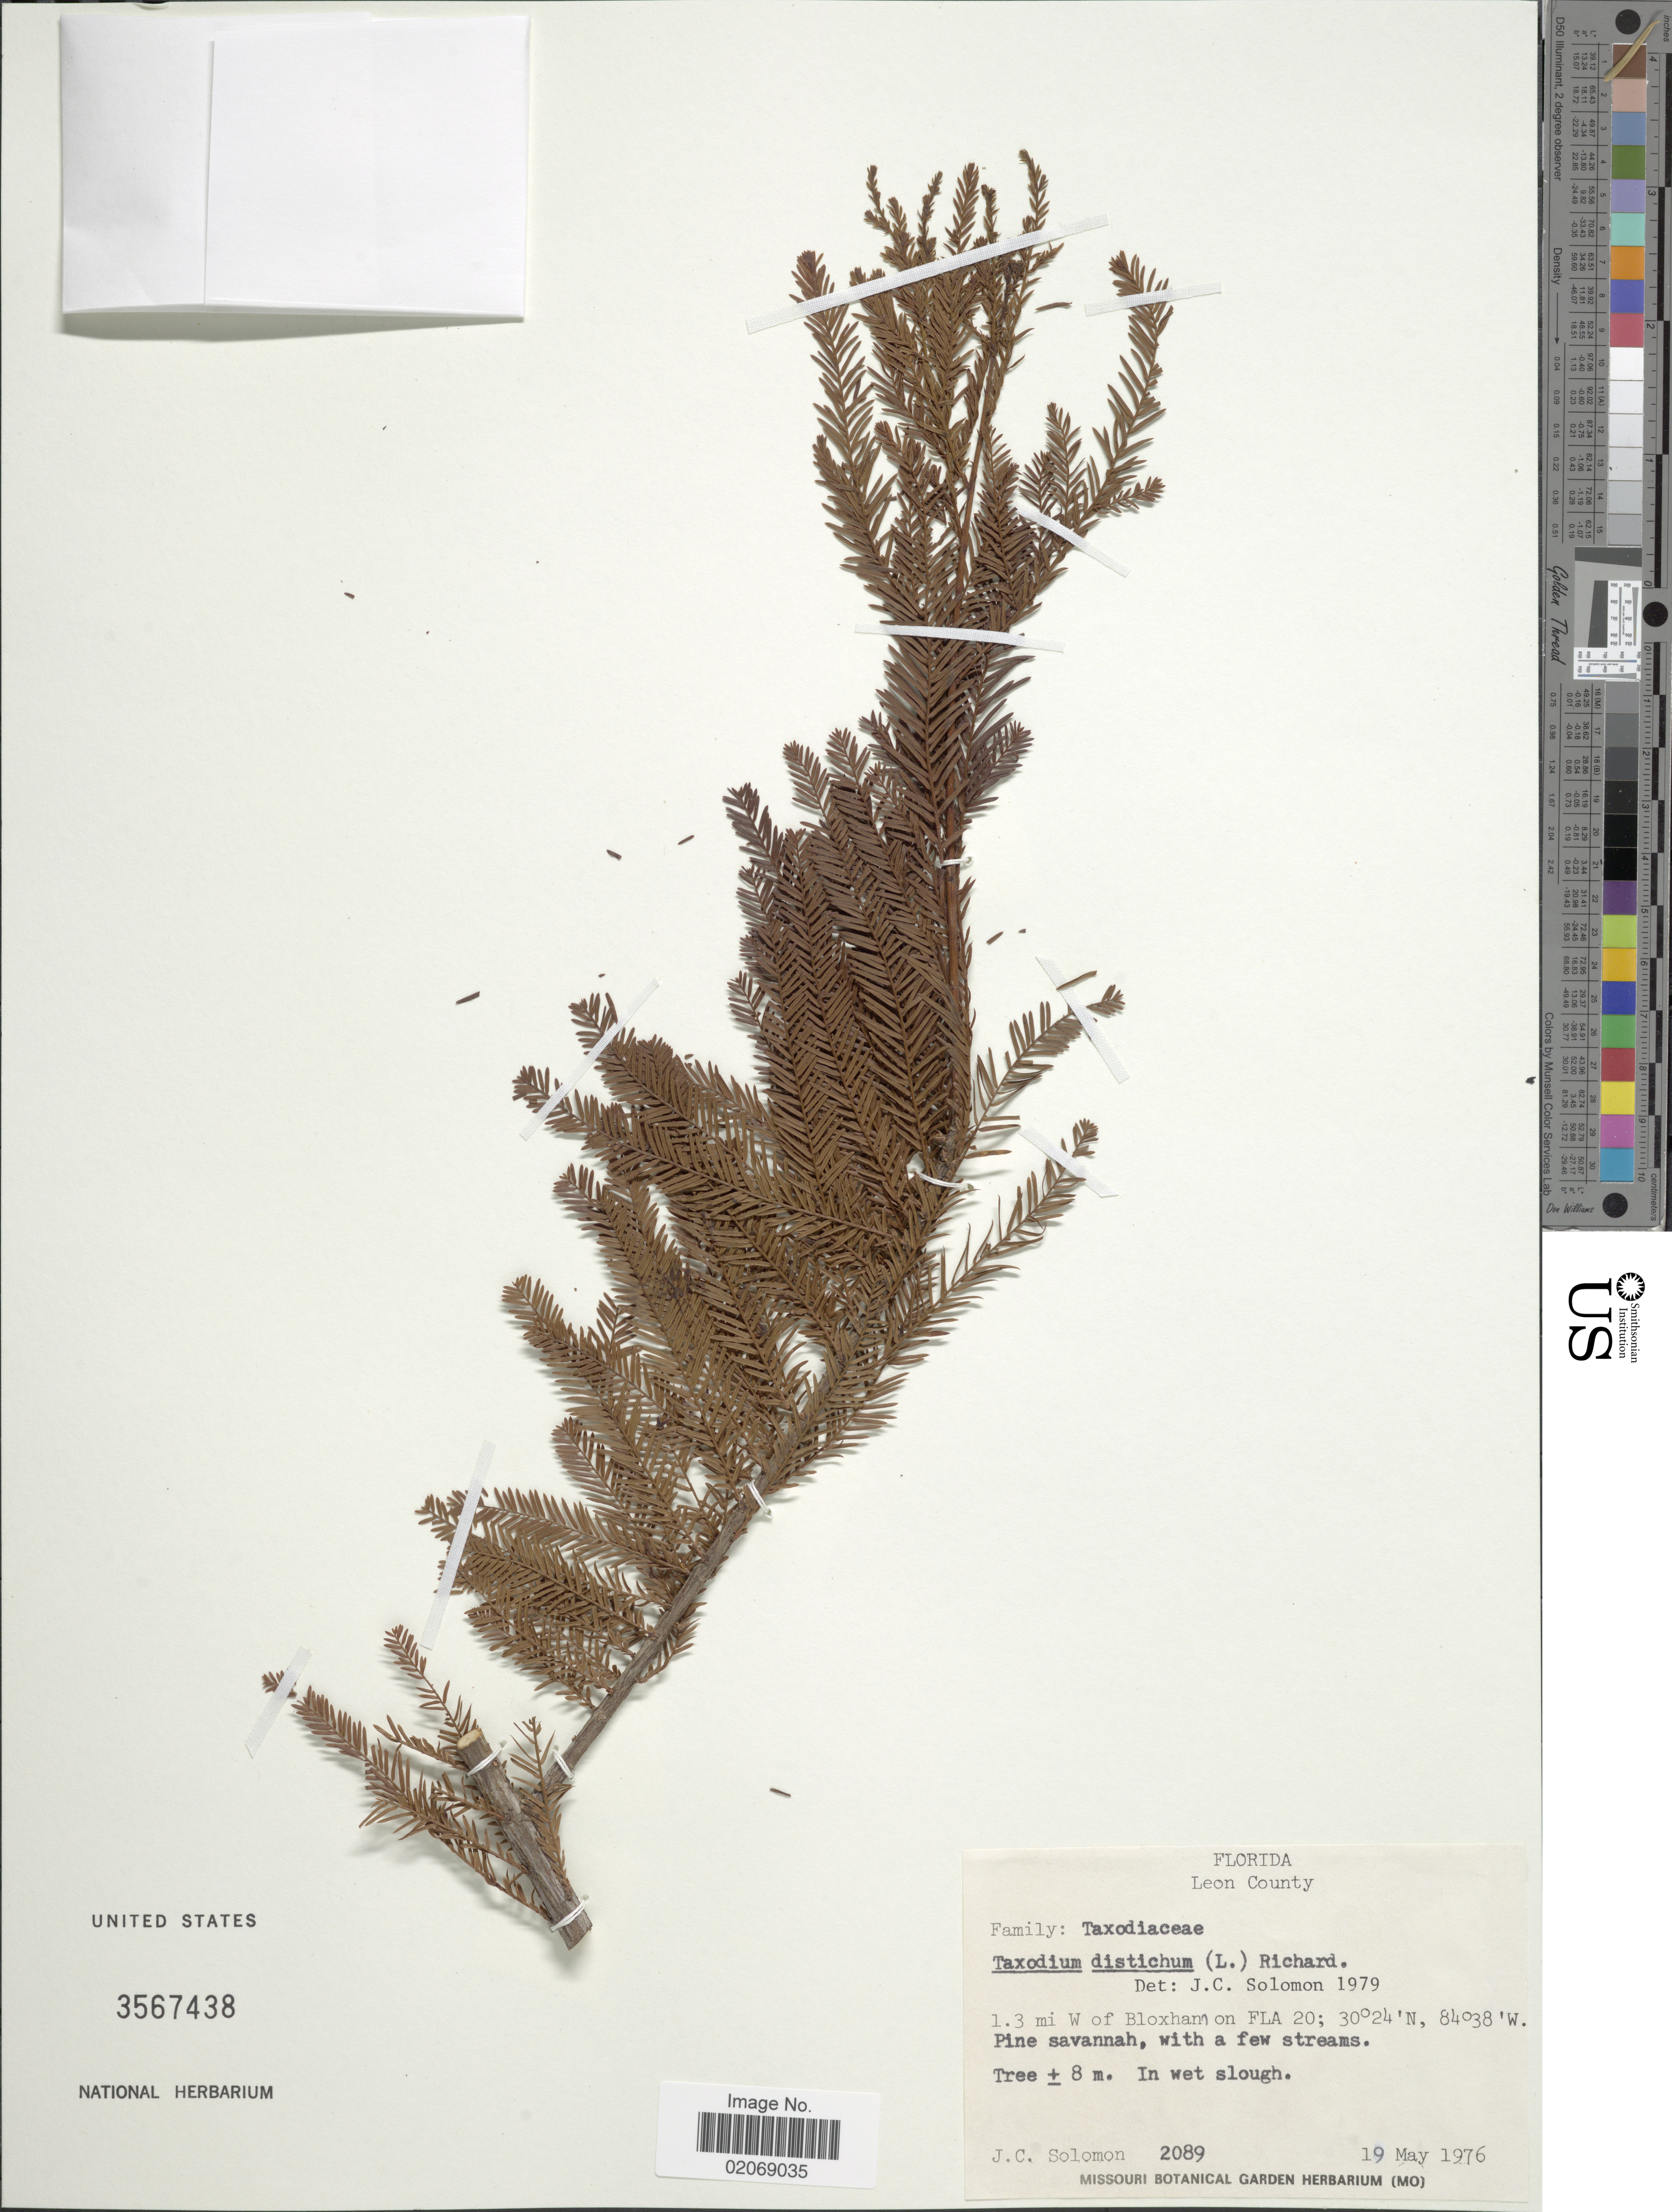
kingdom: Plantae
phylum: Tracheophyta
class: Pinopsida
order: Pinales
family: Cupressaceae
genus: Taxodium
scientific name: Taxodium distichum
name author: (L.) Rich.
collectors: J. Soloman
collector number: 2089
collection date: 1976-05-19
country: United States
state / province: Florida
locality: Leon County, 1.3 mi W of Bloxham on Fla 20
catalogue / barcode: US 3567438